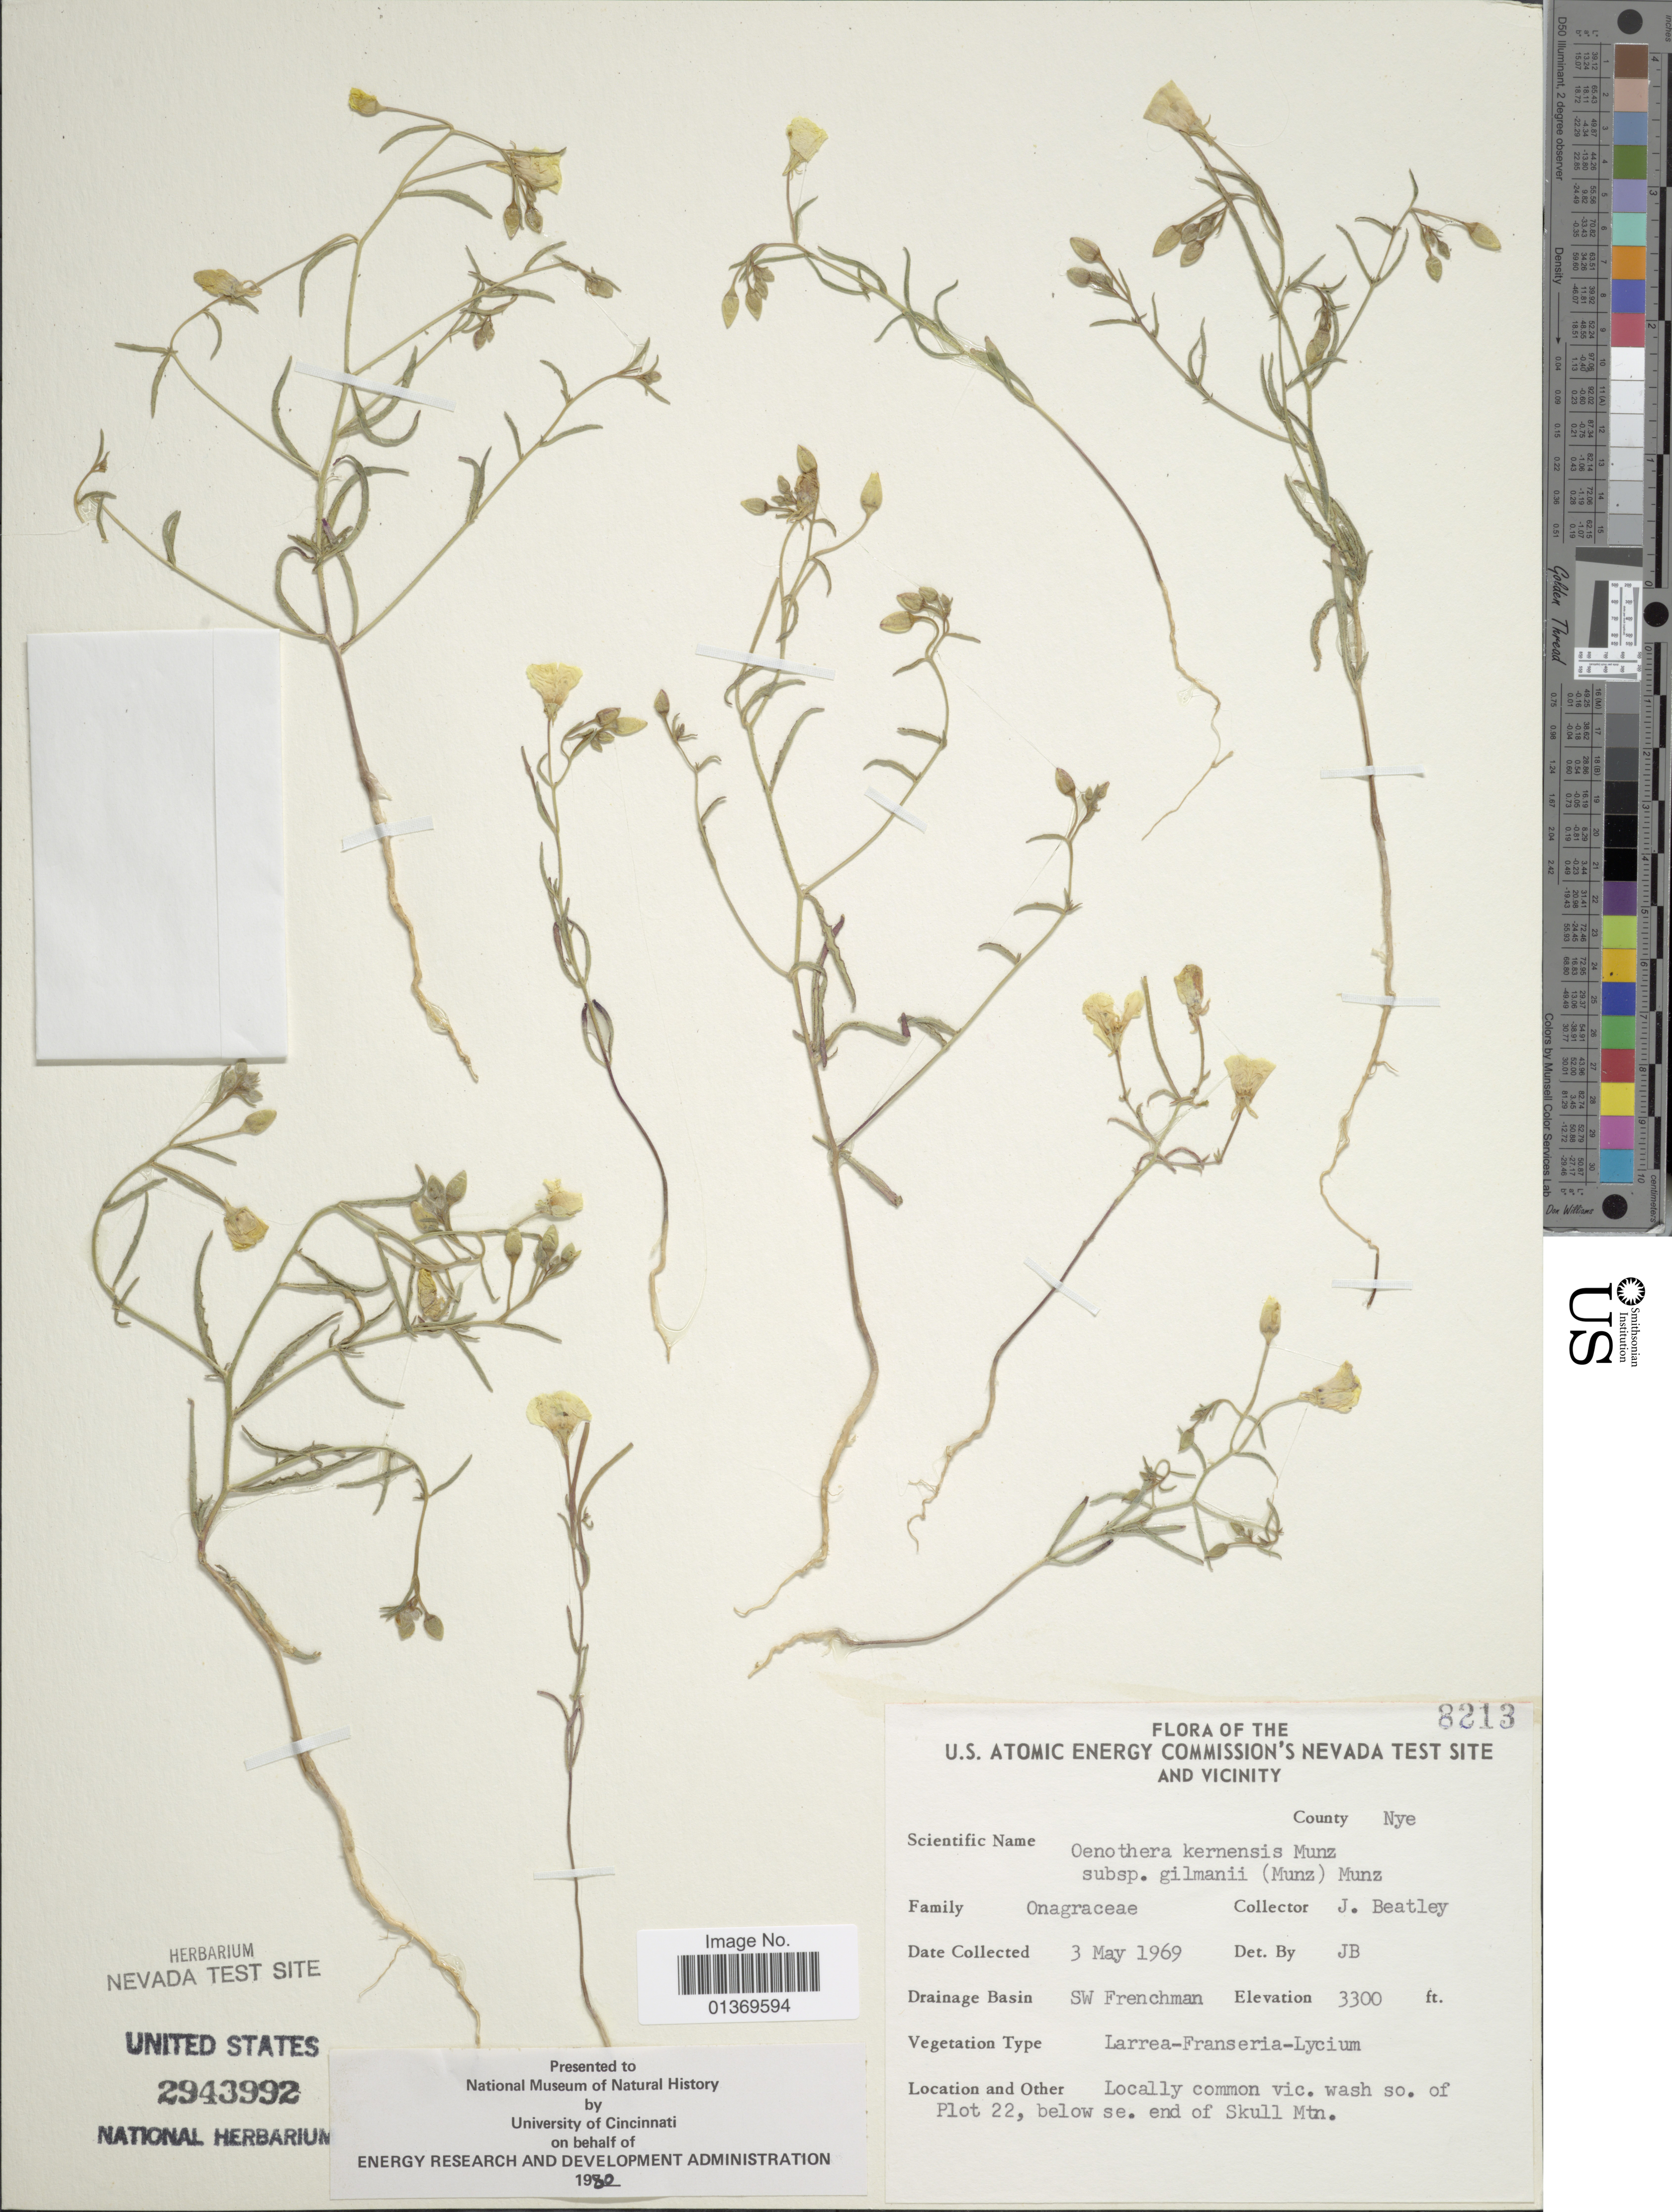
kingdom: Plantae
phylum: Tracheophyta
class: Magnoliopsida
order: Myrtales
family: Onagraceae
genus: Camissonia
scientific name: Camissonia kernensis subsp. gilmanii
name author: (Munz) P.H. Raven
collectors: J. C. Beatley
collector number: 8213*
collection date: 1969-05-03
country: United States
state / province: Nevada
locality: U.S. Atomic Energy Commission's Nevada Test Site and Vicinity, SW Frenchman, wash so. of Plot 22, below se. end of Skull Mtn.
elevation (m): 1006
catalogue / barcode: US 2943992